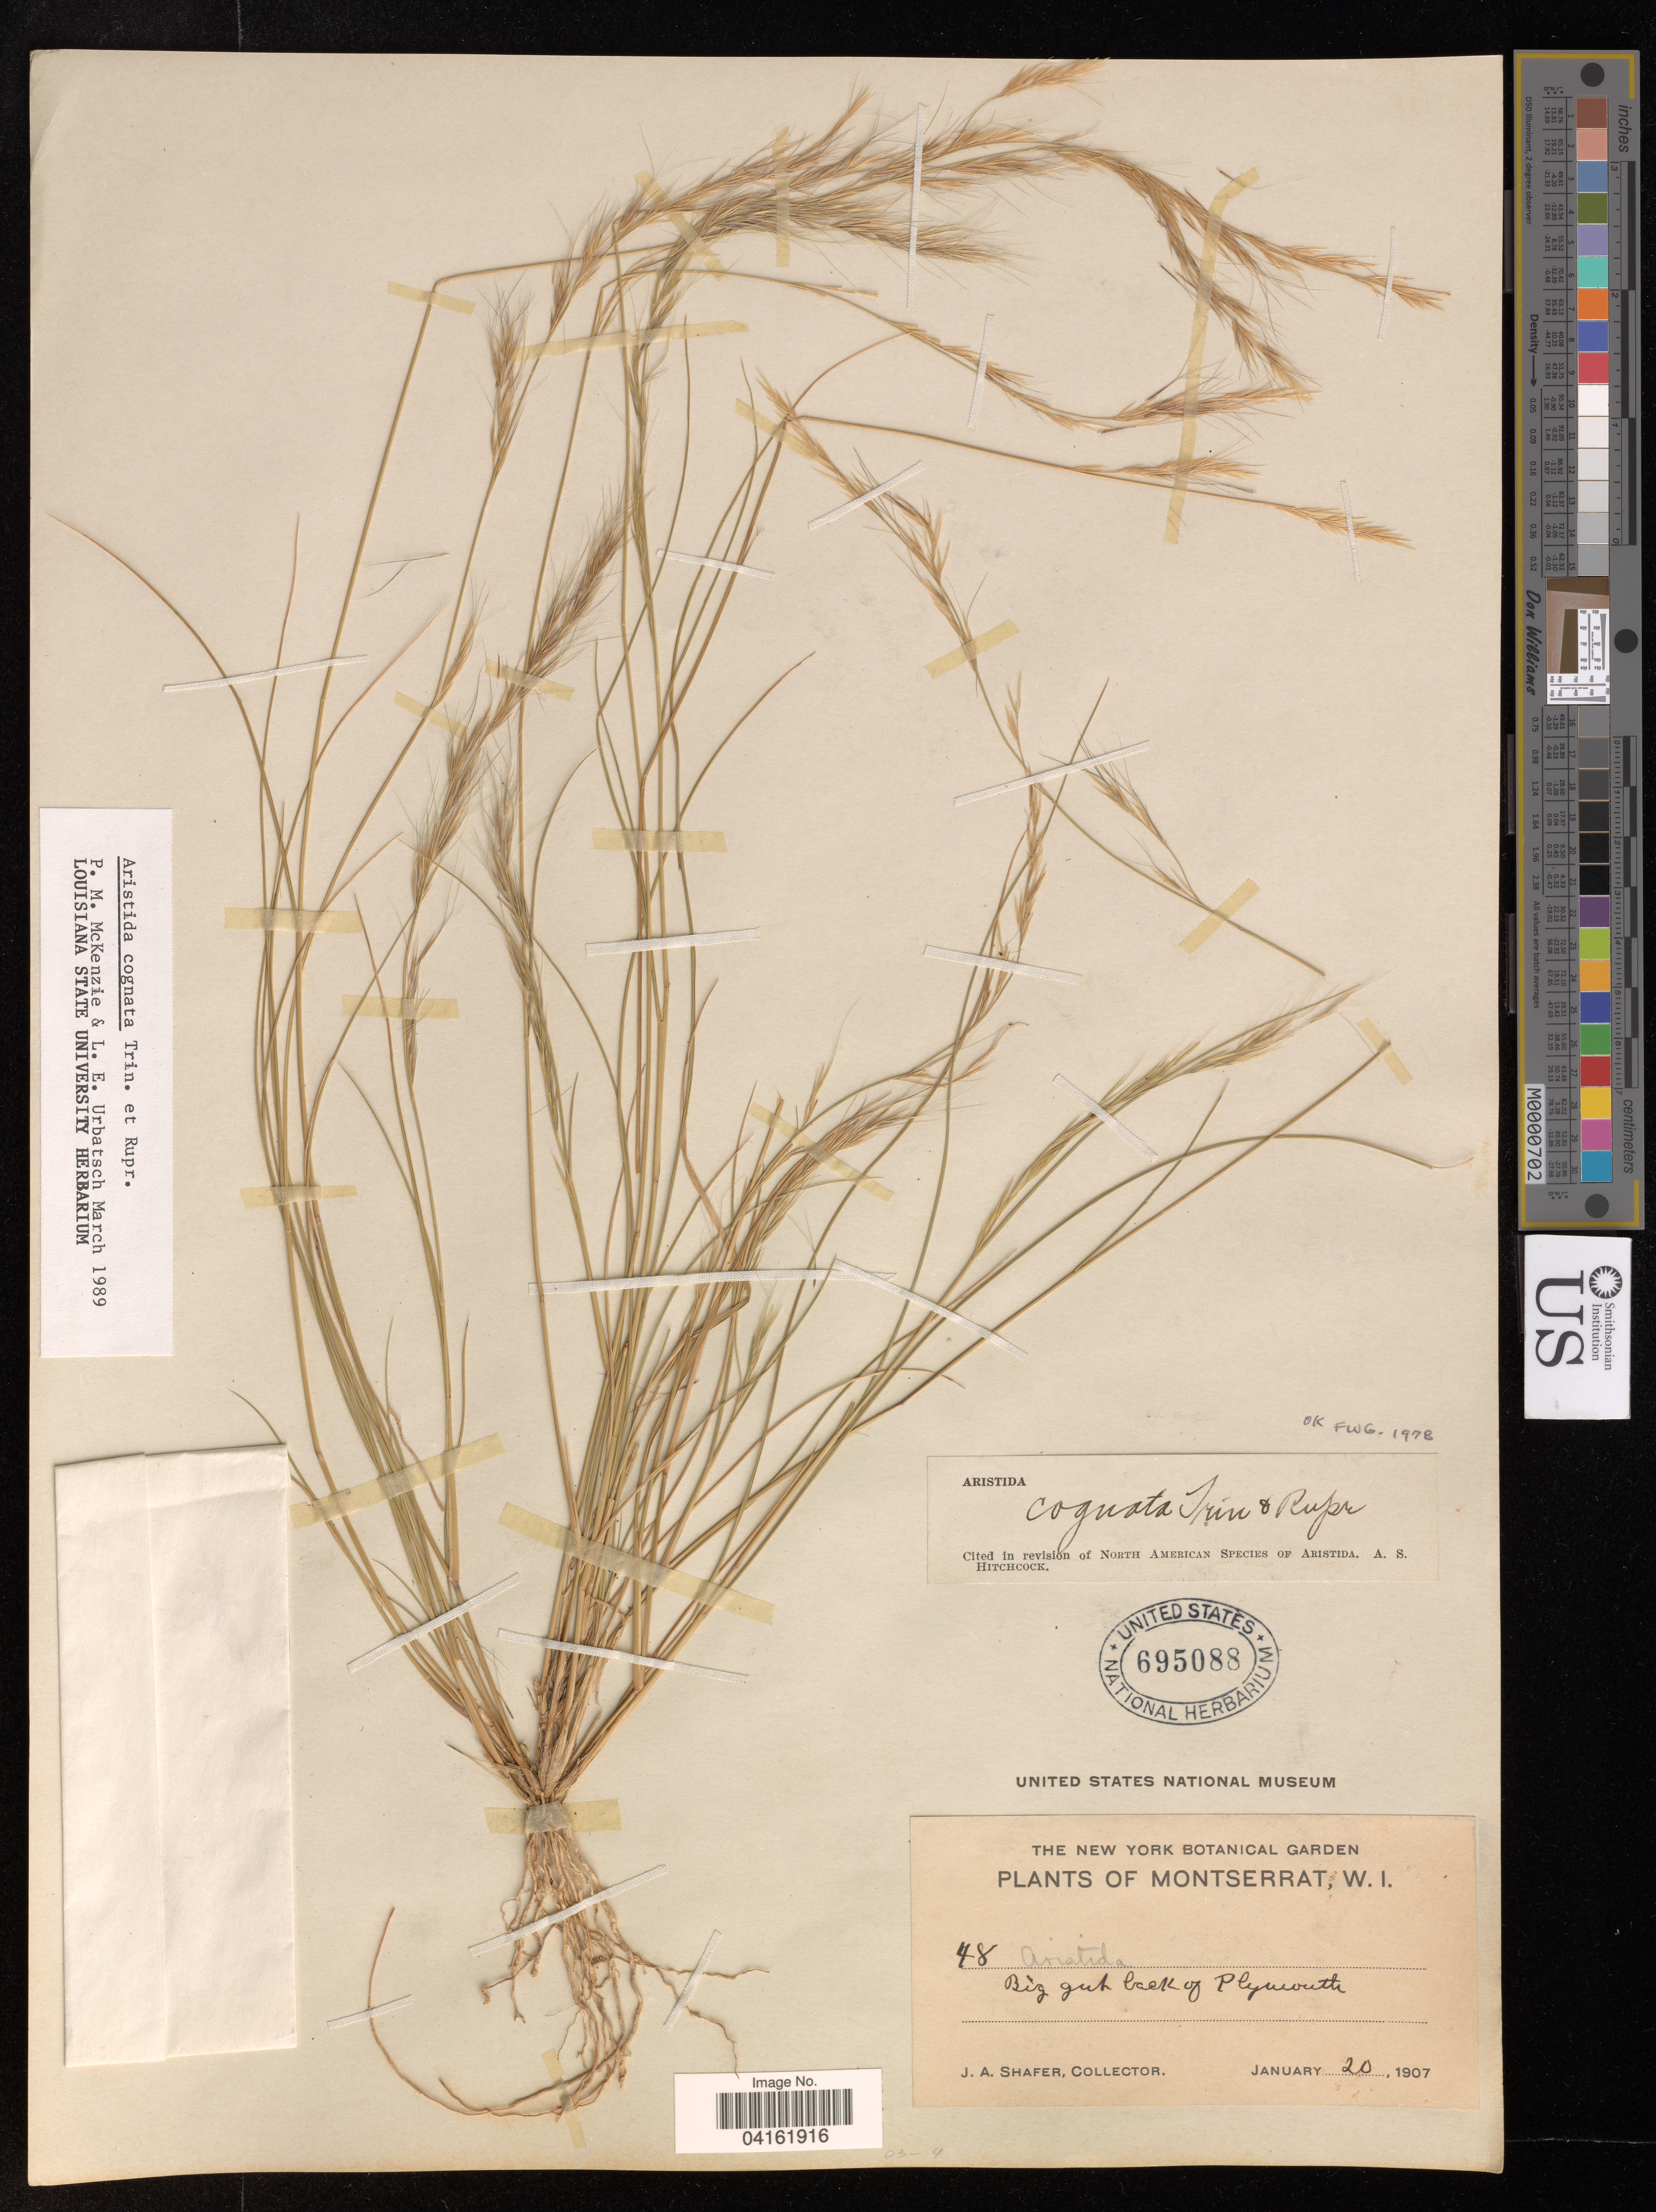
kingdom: Plantae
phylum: Tracheophyta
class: Liliopsida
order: Poales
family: Poaceae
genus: Aristida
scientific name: Aristida cognata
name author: Trin. & Rupr.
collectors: J. A. Shafer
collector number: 48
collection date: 1907-01-20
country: Montserrat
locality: W. I. Big gut* back of Plymouth.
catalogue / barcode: US 695088